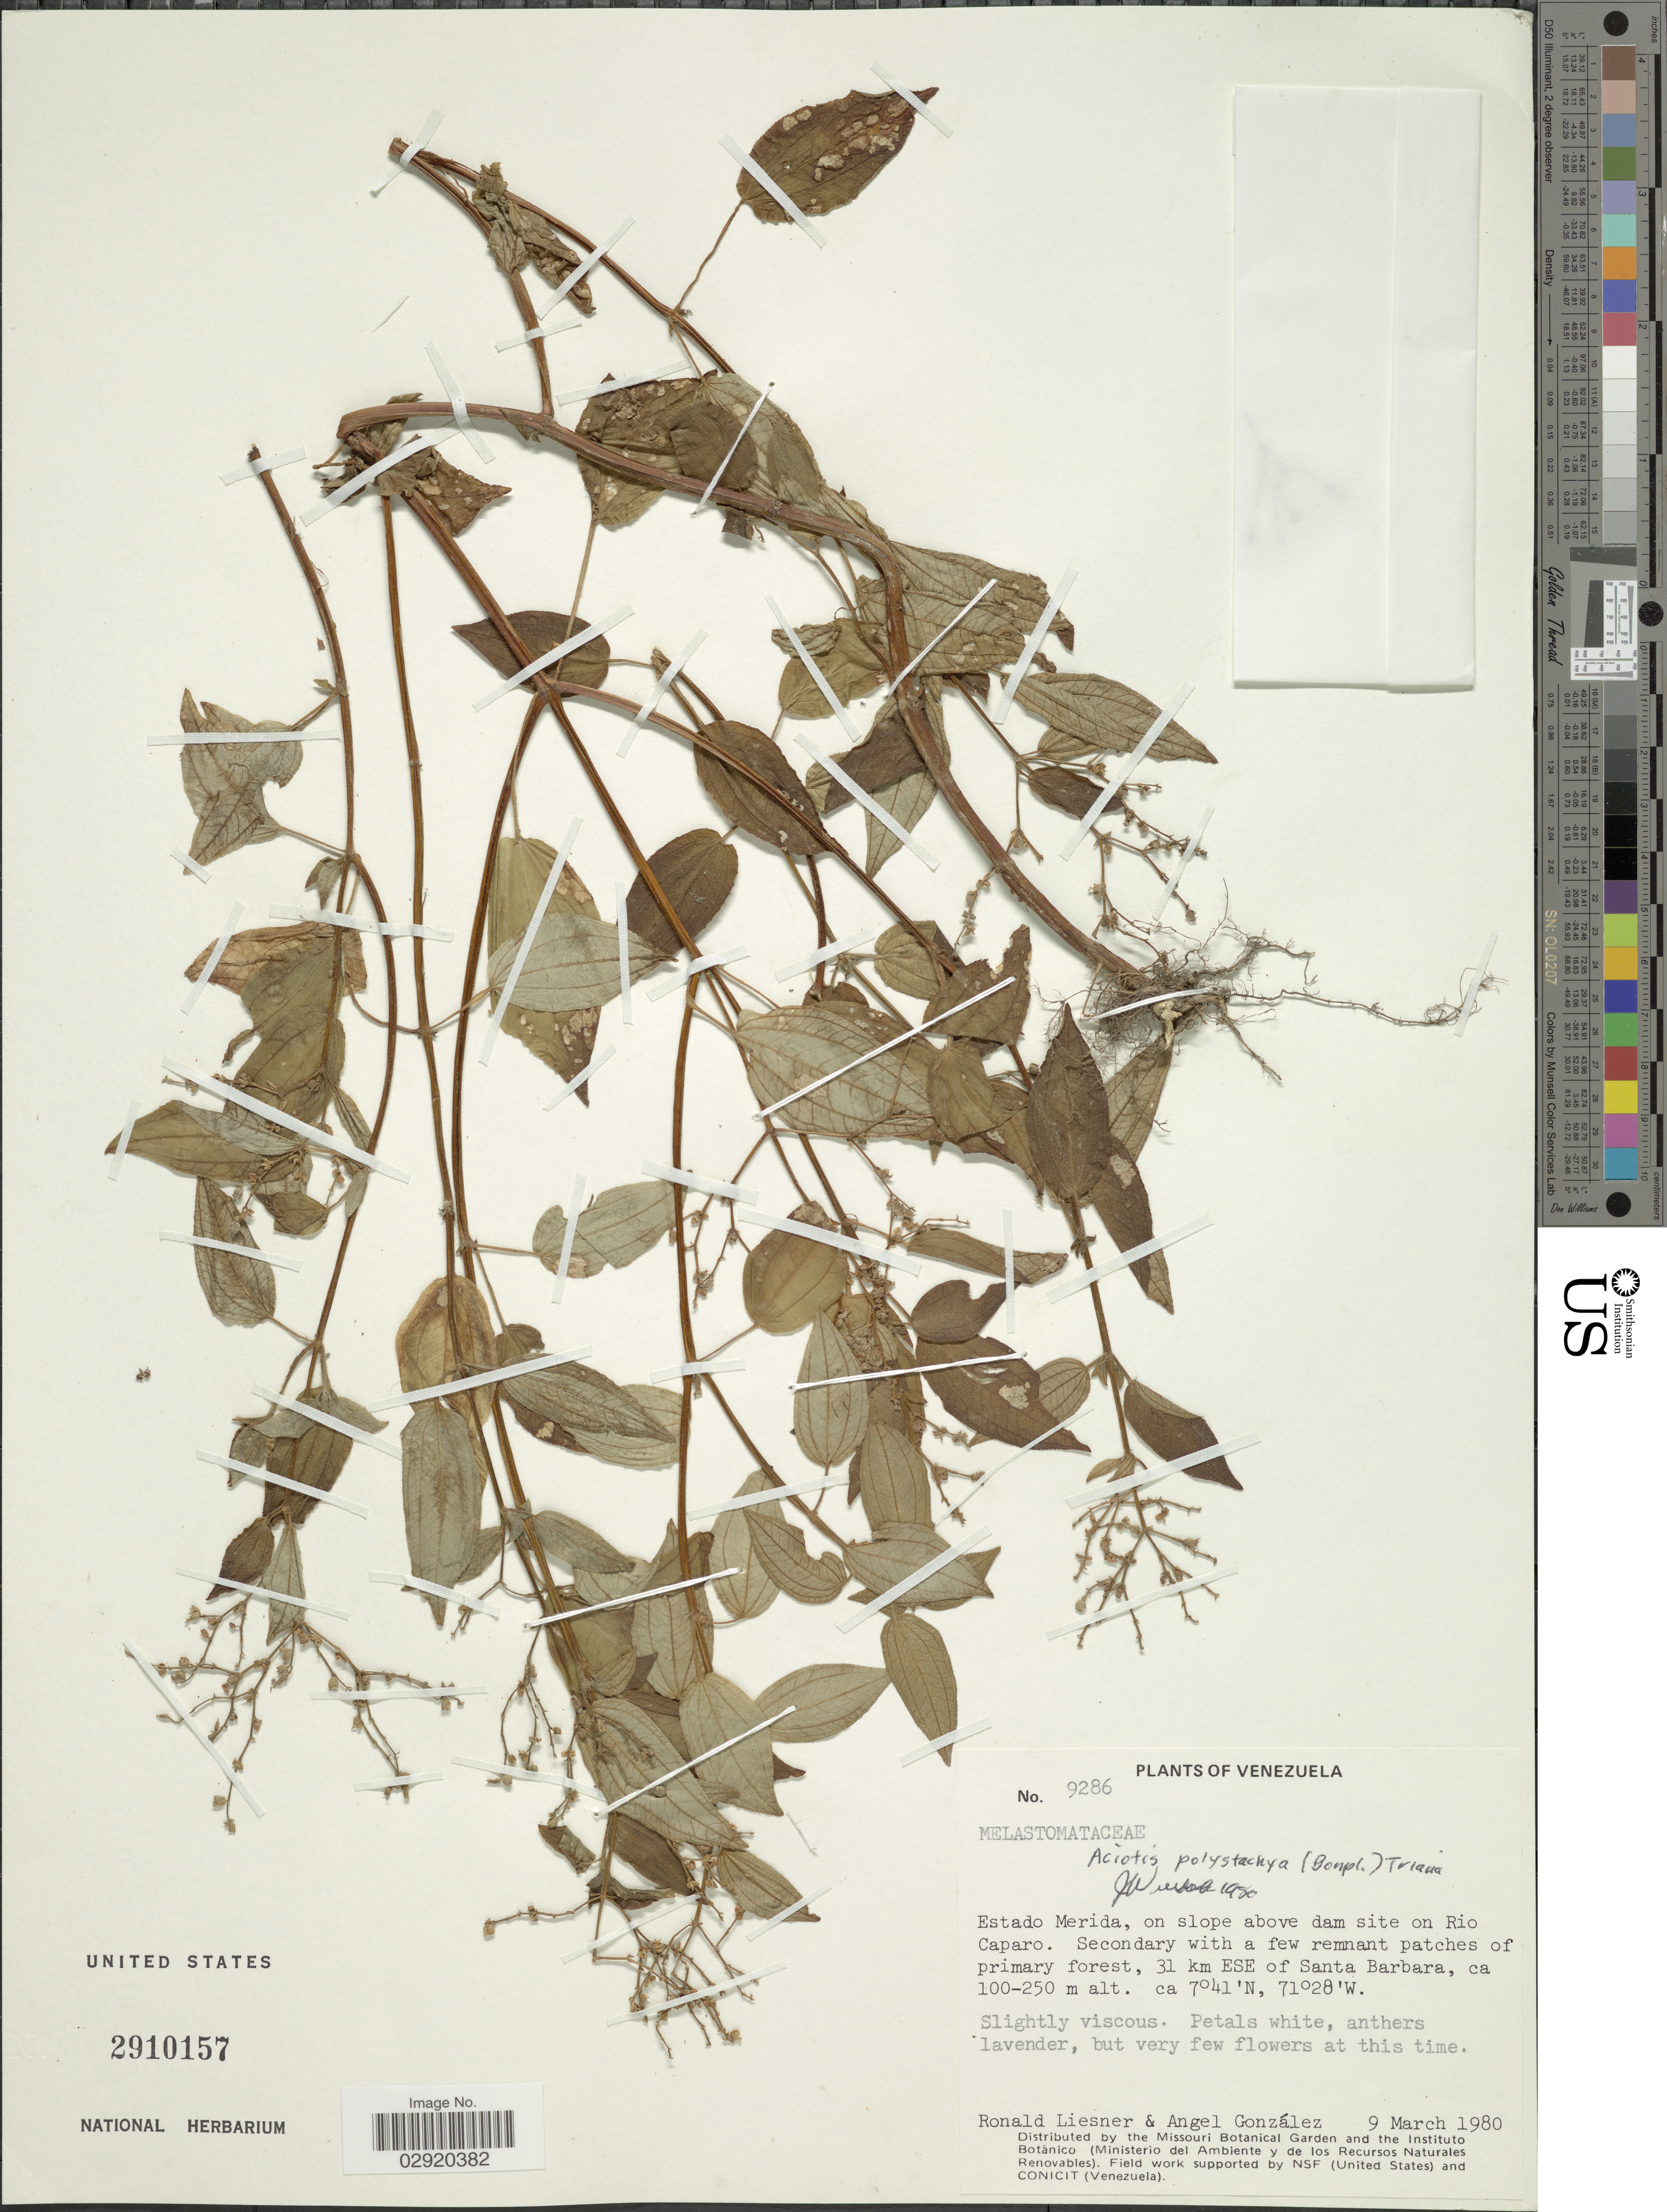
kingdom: Plantae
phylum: Tracheophyta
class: Magnoliopsida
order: Myrtales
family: Melastomataceae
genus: Aciotis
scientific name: Aciotis polystachya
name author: (Bonpl.) Triana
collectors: R. L. Liesner & A. C. González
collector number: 9286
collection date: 1980-03-09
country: Venezuela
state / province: Mérida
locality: Estado Merida, on slope above dam site on Rio Caparo. 31 km ESE of Santa Barbara.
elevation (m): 100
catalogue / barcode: US 2910157